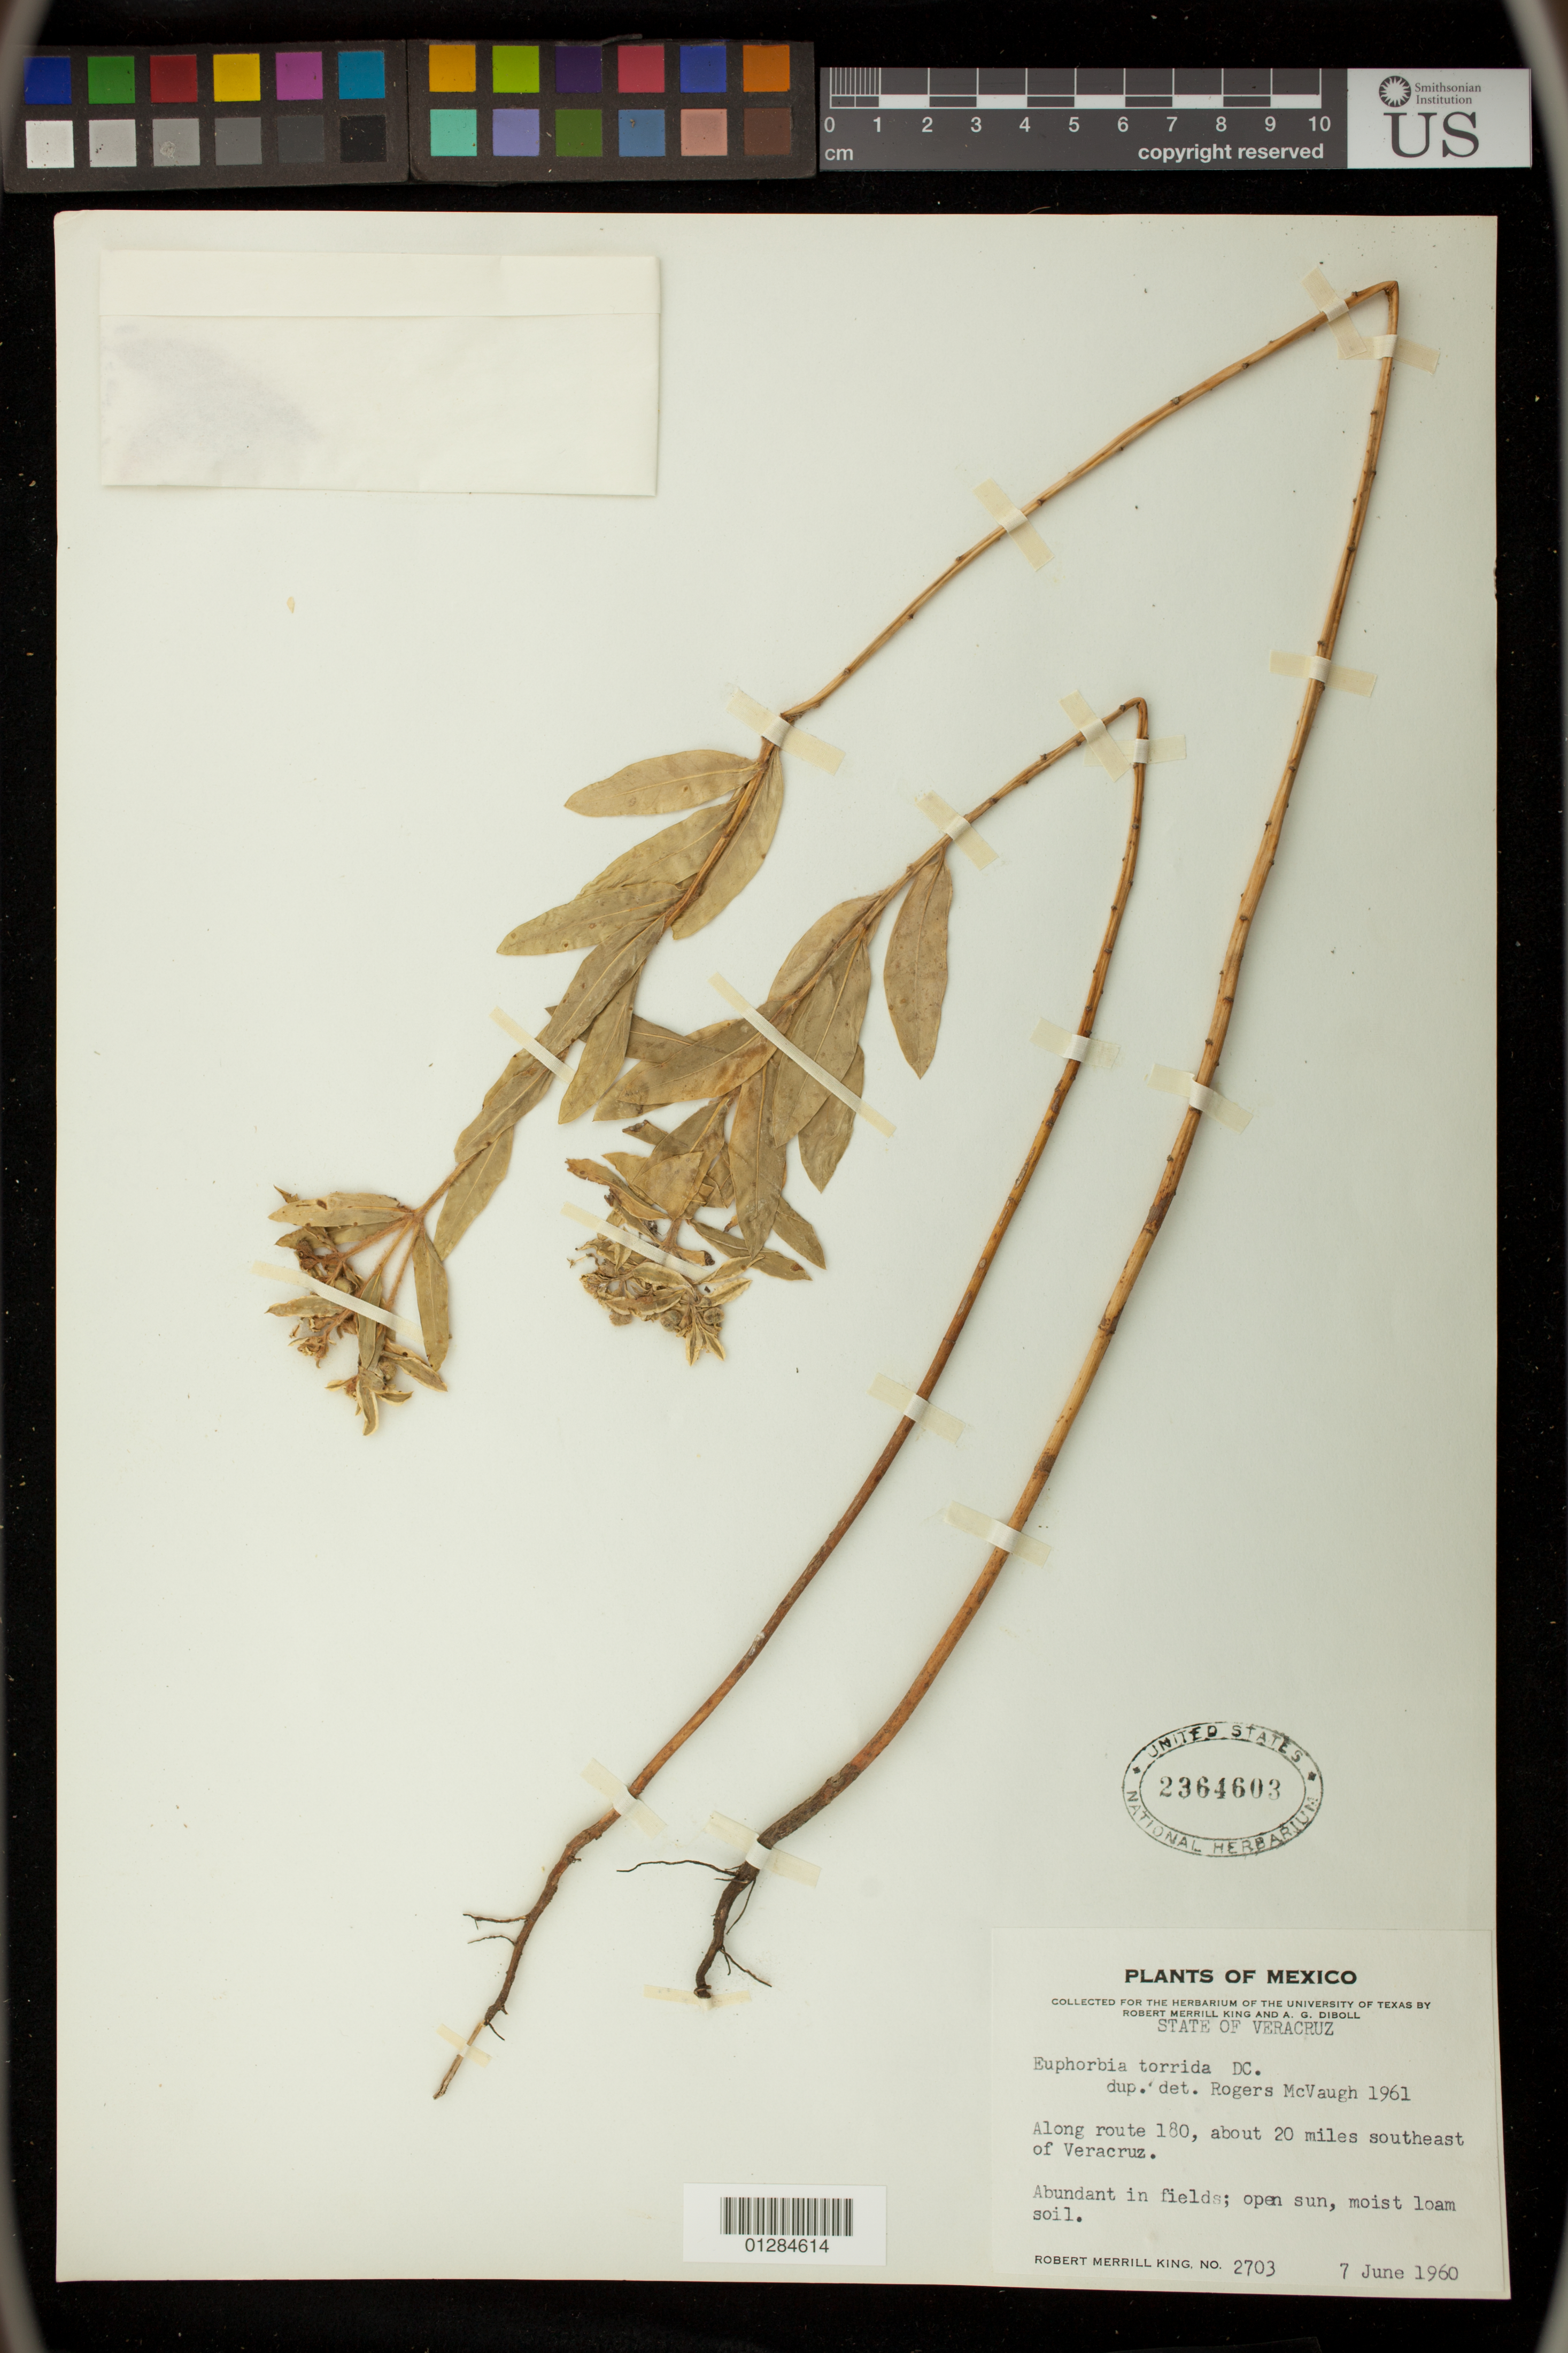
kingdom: Plantae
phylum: Tracheophyta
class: Magnoliopsida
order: Malpighiales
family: Euphorbiaceae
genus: Euphorbia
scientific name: Euphorbia bonplandii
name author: Sweet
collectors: R. M. King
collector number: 2703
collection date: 1960-06-07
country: Mexico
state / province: Veracruz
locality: Along route 180, about 20 miles SE of Veracruz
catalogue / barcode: US 2364603